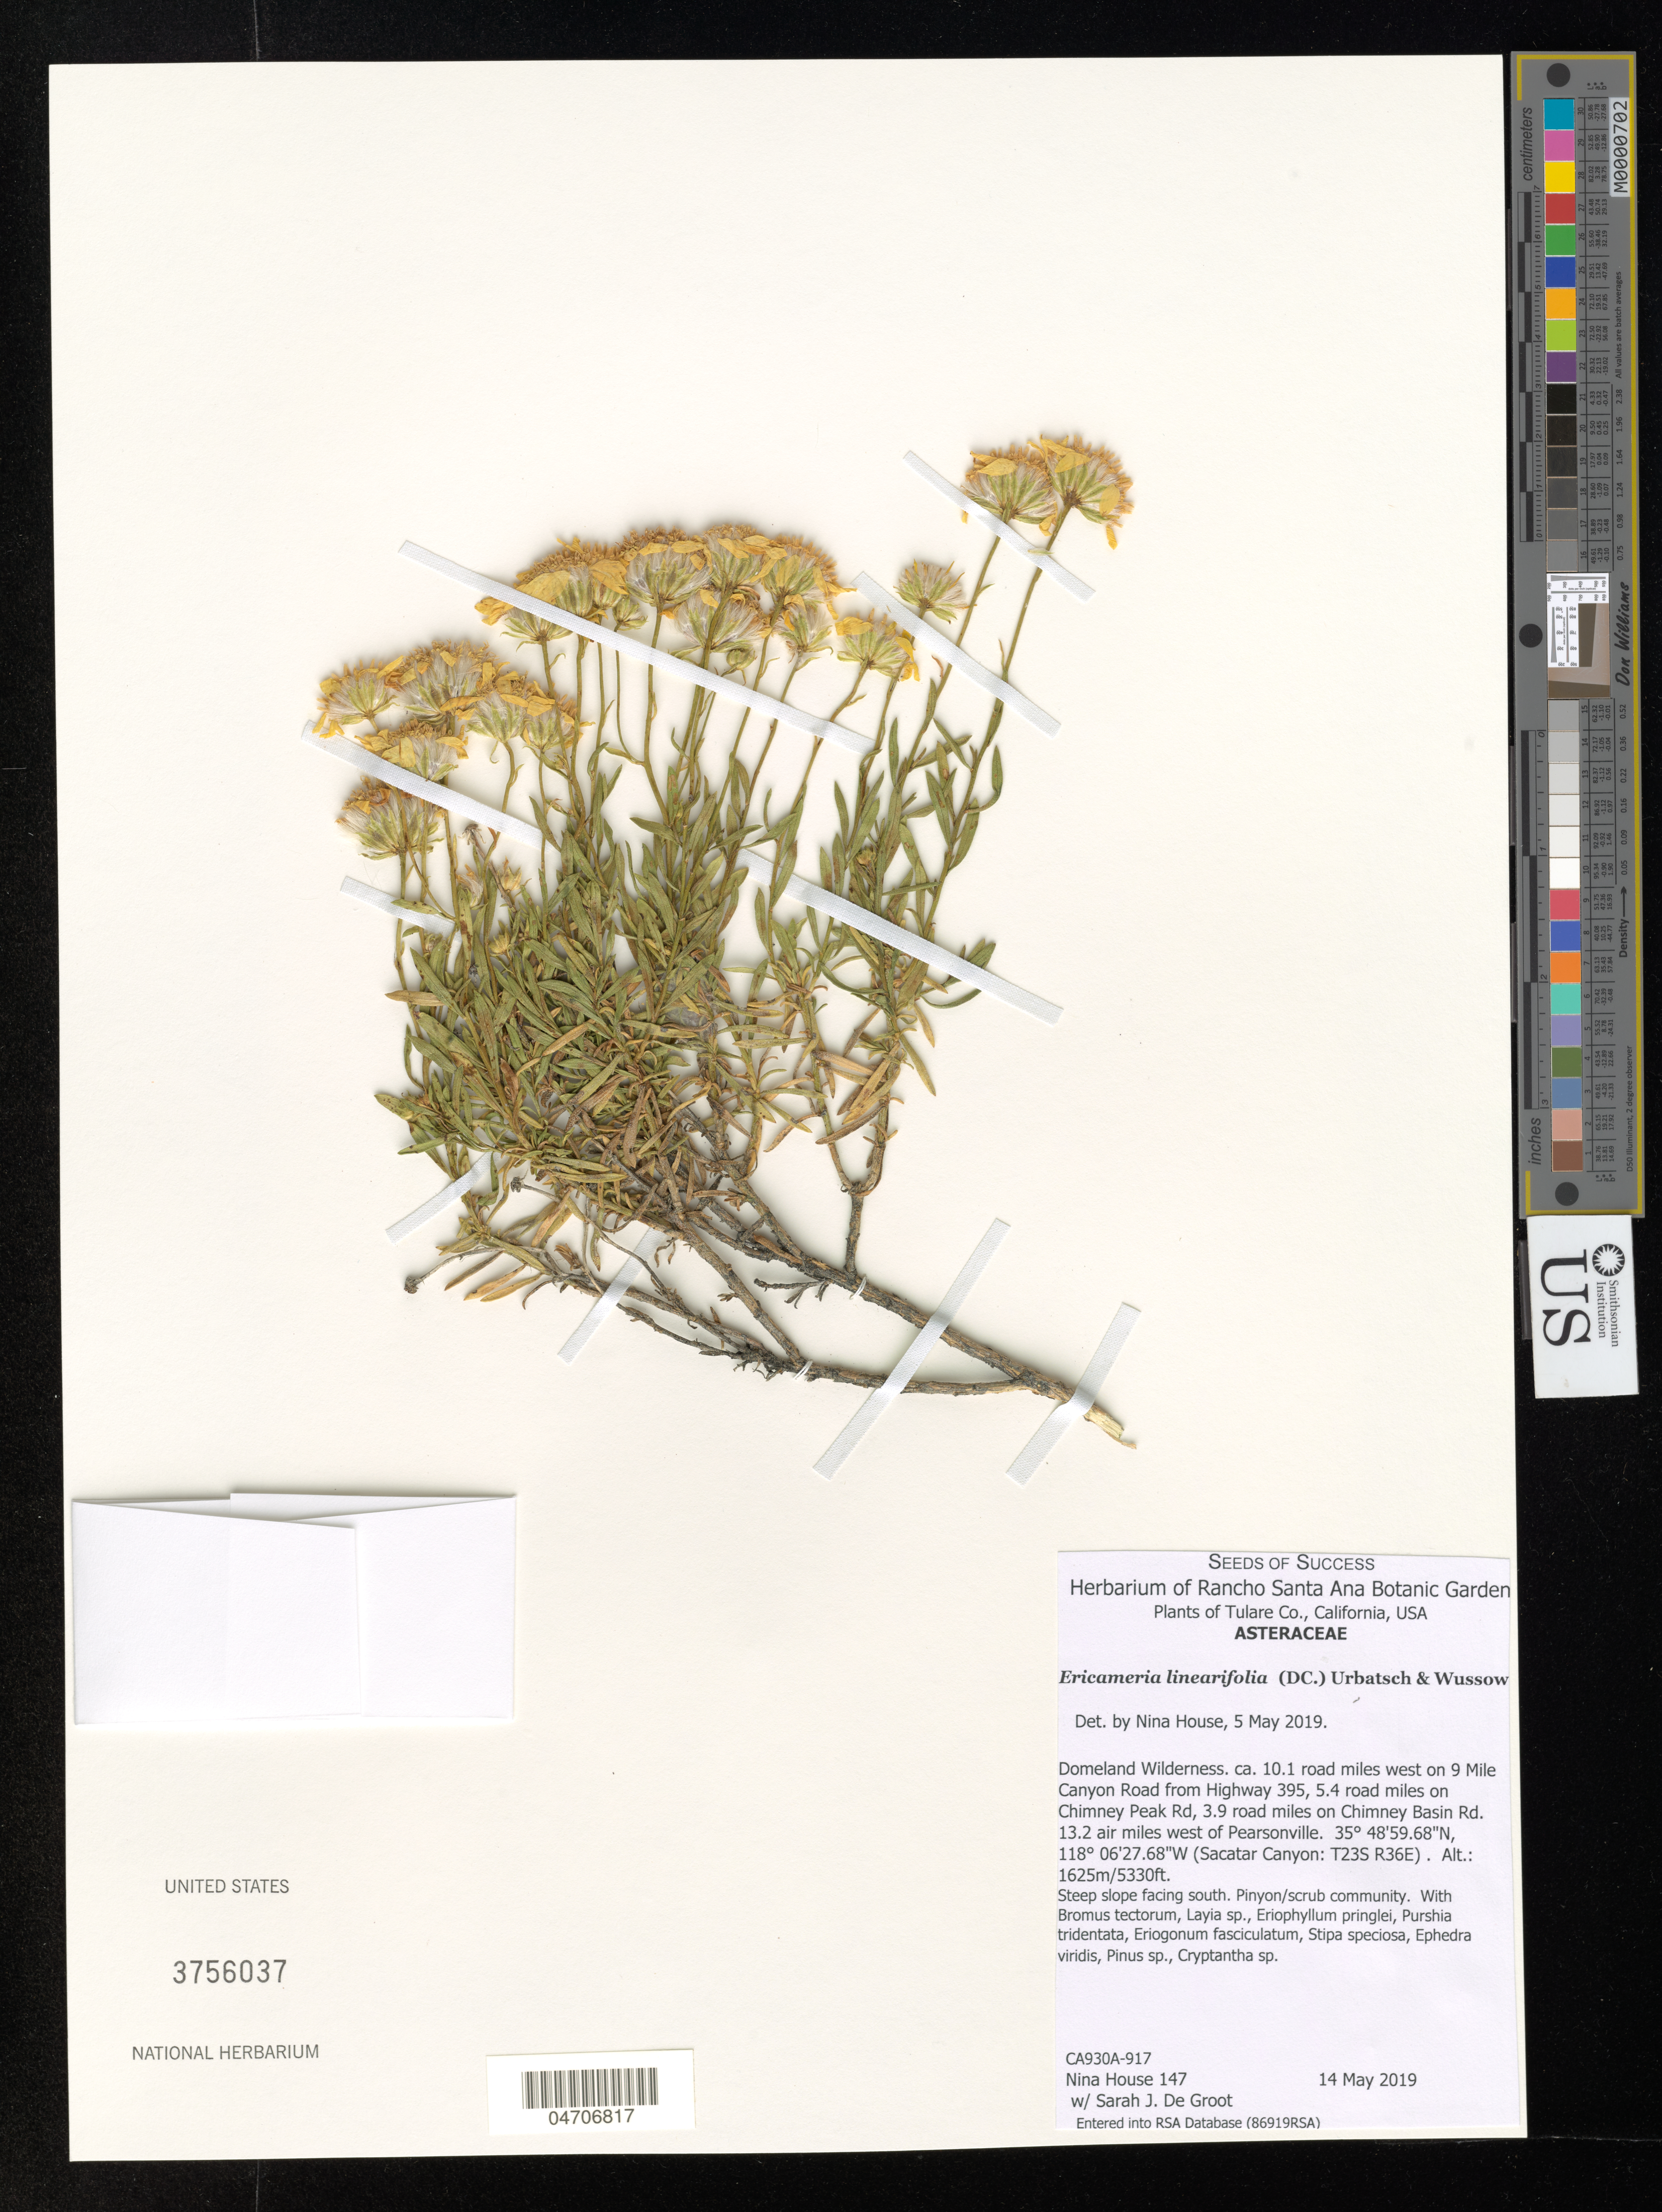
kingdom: Plantae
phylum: Tracheophyta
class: Magnoliopsida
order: Asterales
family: Asteraceae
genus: Ericameria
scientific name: Ericameria linearifolia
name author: (DC.) Urbatsch & Wussow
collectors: N. House & S. De Groot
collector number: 147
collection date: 2019-05-14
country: United States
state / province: California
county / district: Tulare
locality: Tulare Co. Domeland Wilderness. Ca. 10.1 road miles west on 9 Mile Canyon Road from Highway 395, 5.4 road miles on Chimney Peak Rd, 3.9 road miles on Chimney Basin Rd. 13.2 air miles west of Pearsonville. (Sacatar Canyon: T23S R36E). Steep slope facing south.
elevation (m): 1625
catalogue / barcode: US 3756037